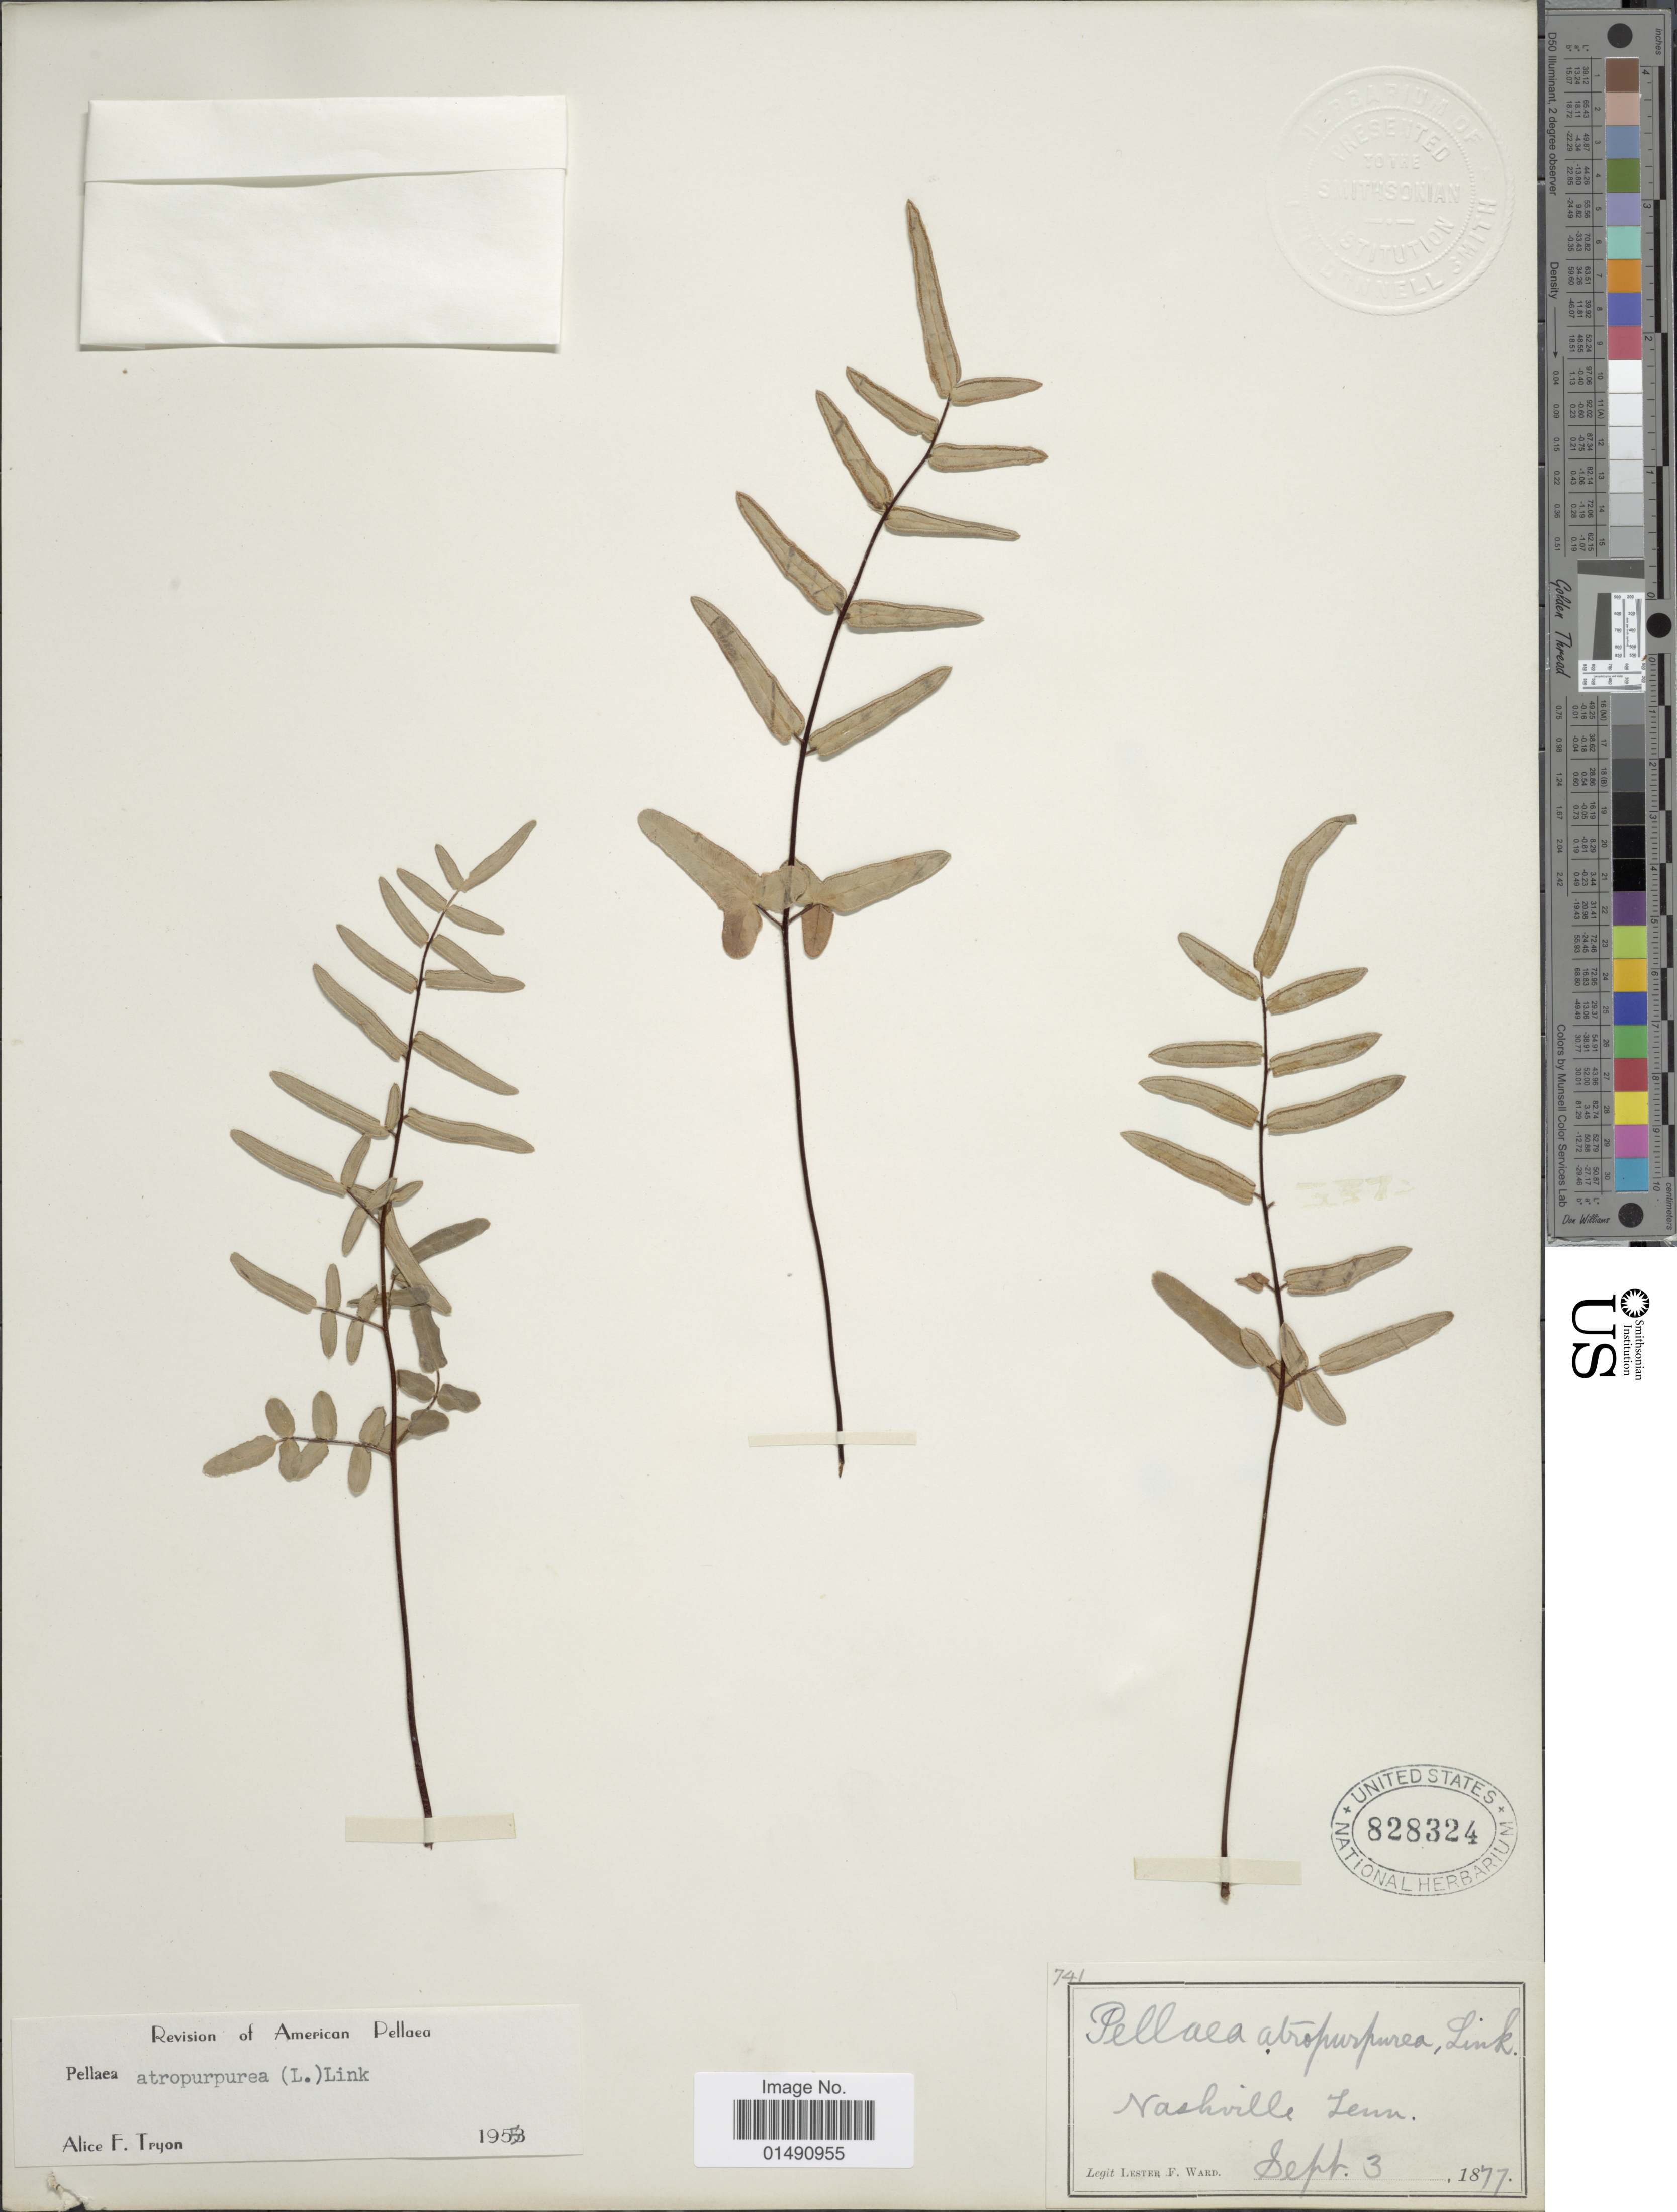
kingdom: Plantae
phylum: Tracheophyta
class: Polypodiopsida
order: Polypodiales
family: Pteridaceae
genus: Pellaea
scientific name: Pellaea atropurpurea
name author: (L.) Link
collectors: L. F. Ward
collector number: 741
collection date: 1877-09-03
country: United States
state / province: Tennessee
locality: Nashville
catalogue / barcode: US 828324